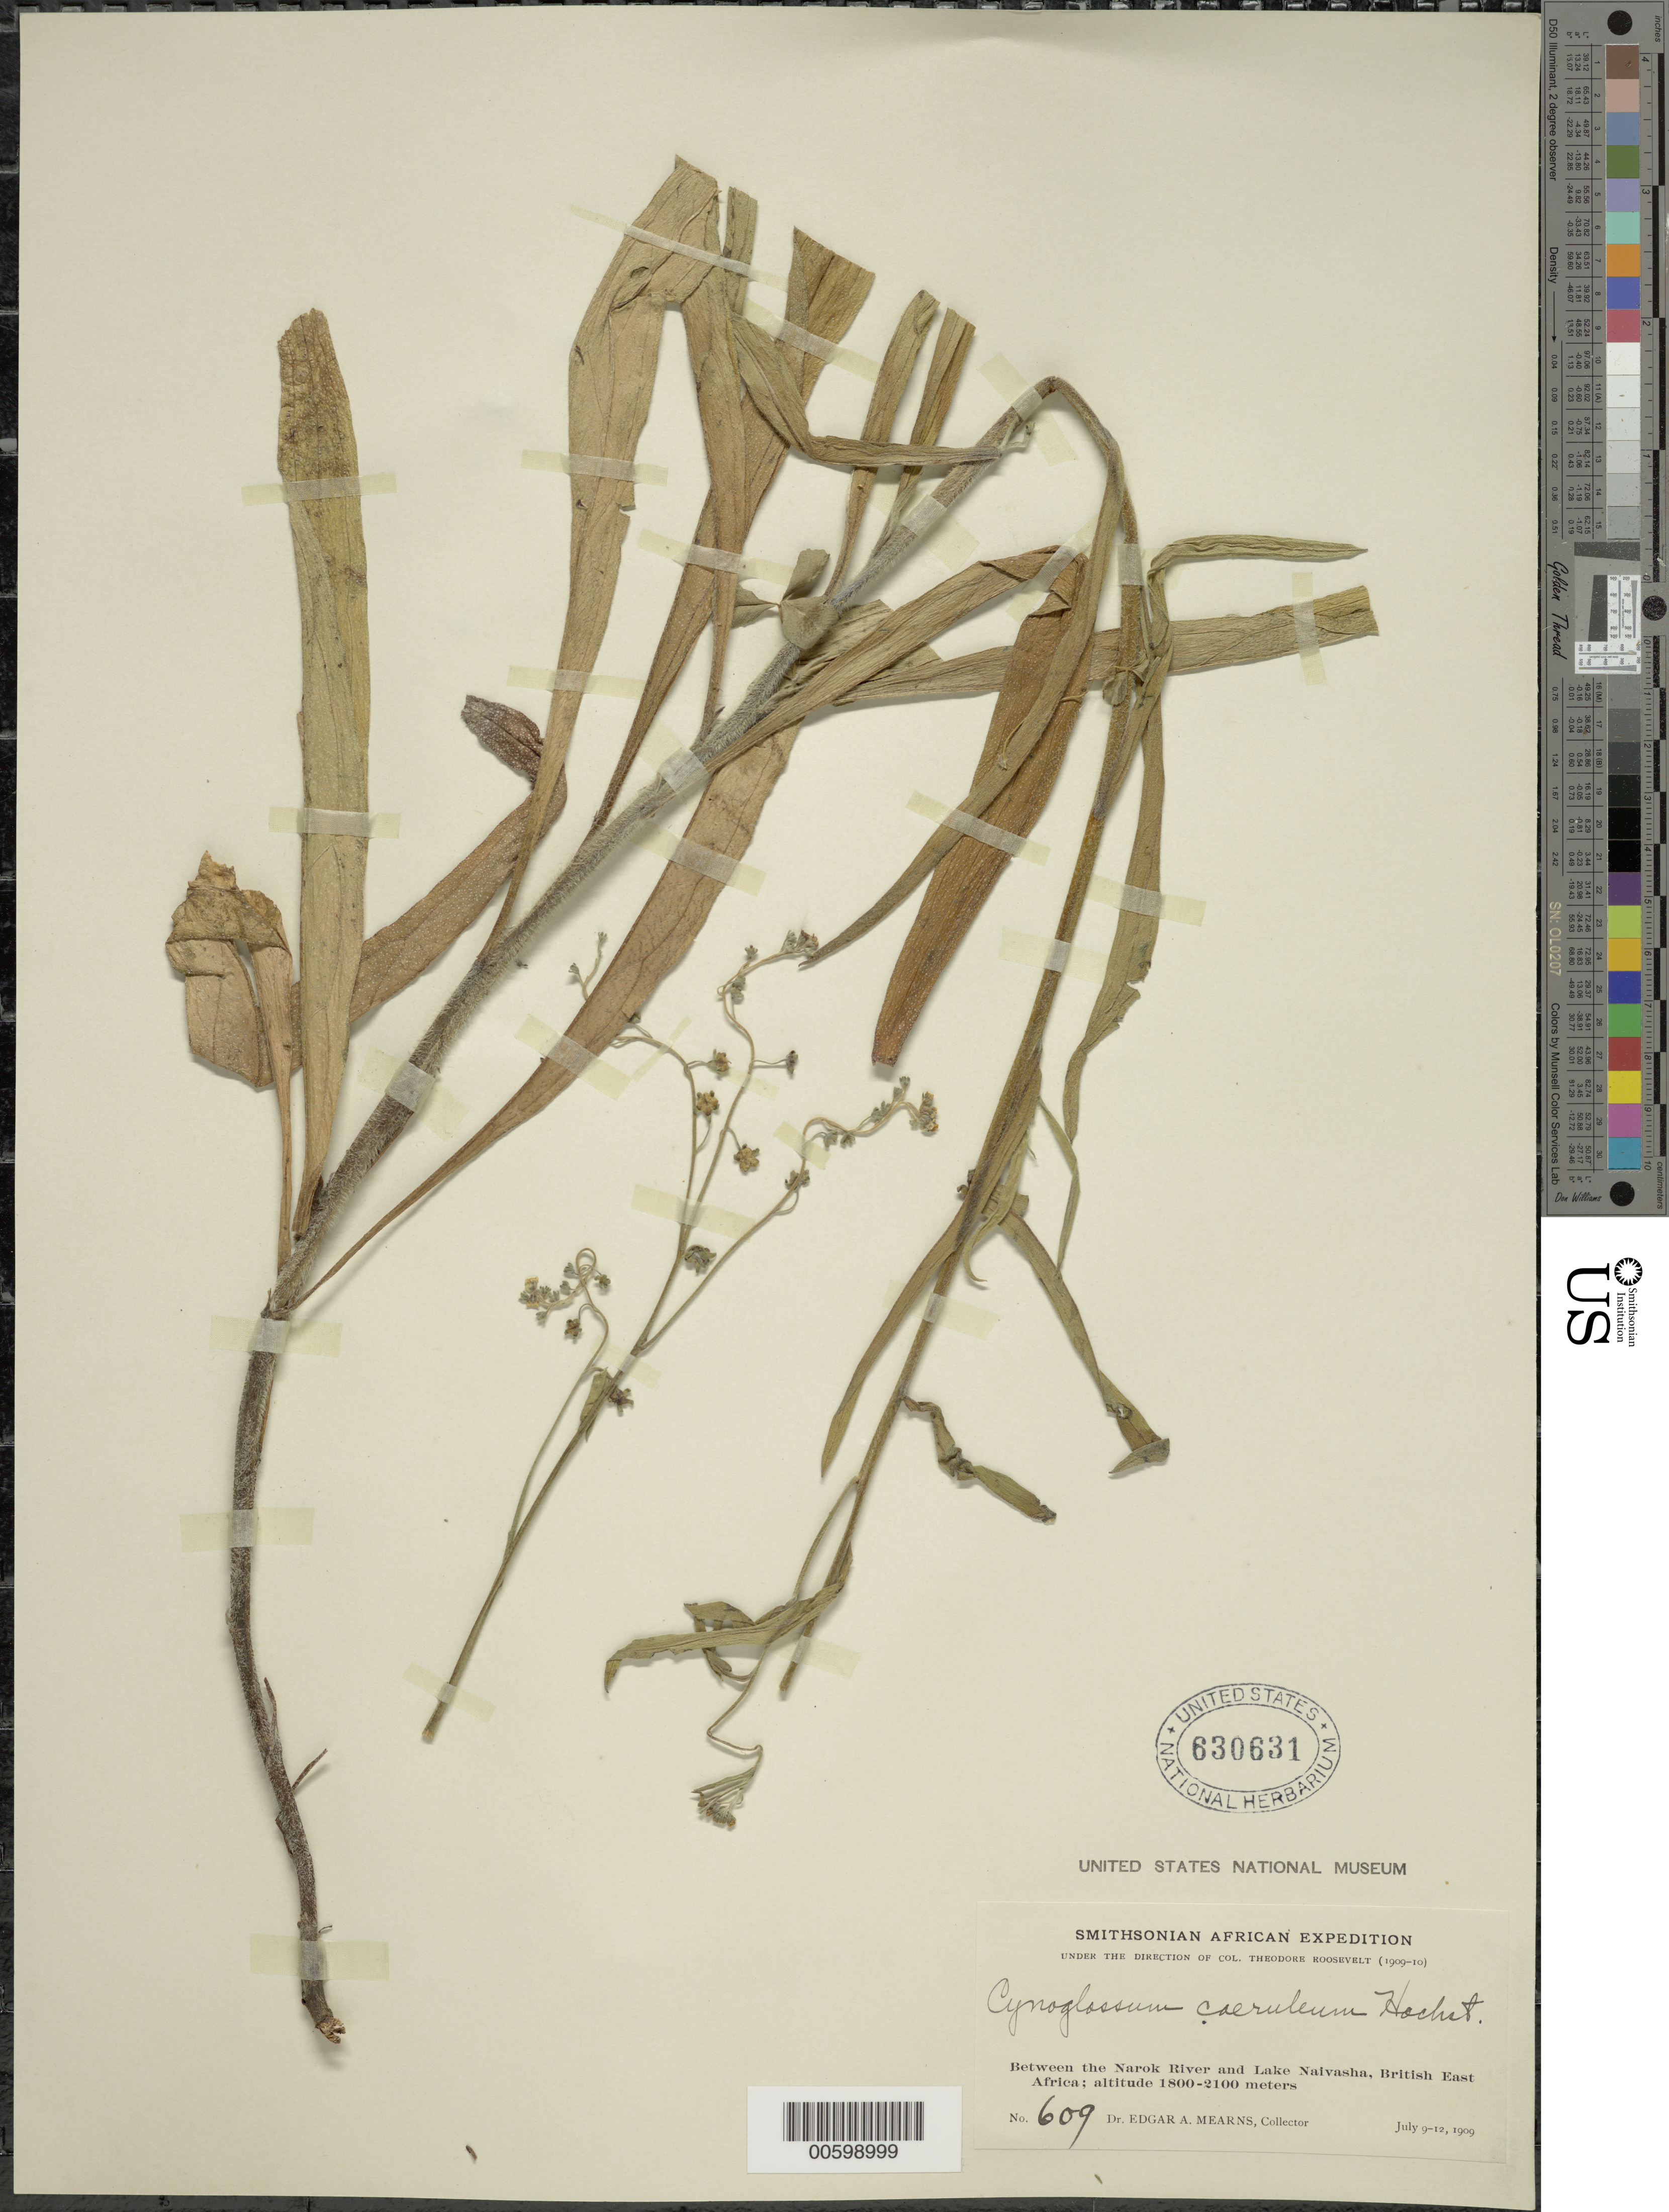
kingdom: Plantae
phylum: Tracheophyta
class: Magnoliopsida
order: Boraginales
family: Boraginaceae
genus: Cynoglossum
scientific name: Cynoglossum caeruleum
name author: Hochst.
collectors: E. A. Mearns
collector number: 609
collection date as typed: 09 Jul 1909 to 12 Jul 1909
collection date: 1909-07-09/1909-07-12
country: Kenya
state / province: Nakuru / Narok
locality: Between the Narok river and Lake Naivasha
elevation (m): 1800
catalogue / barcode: US 630631